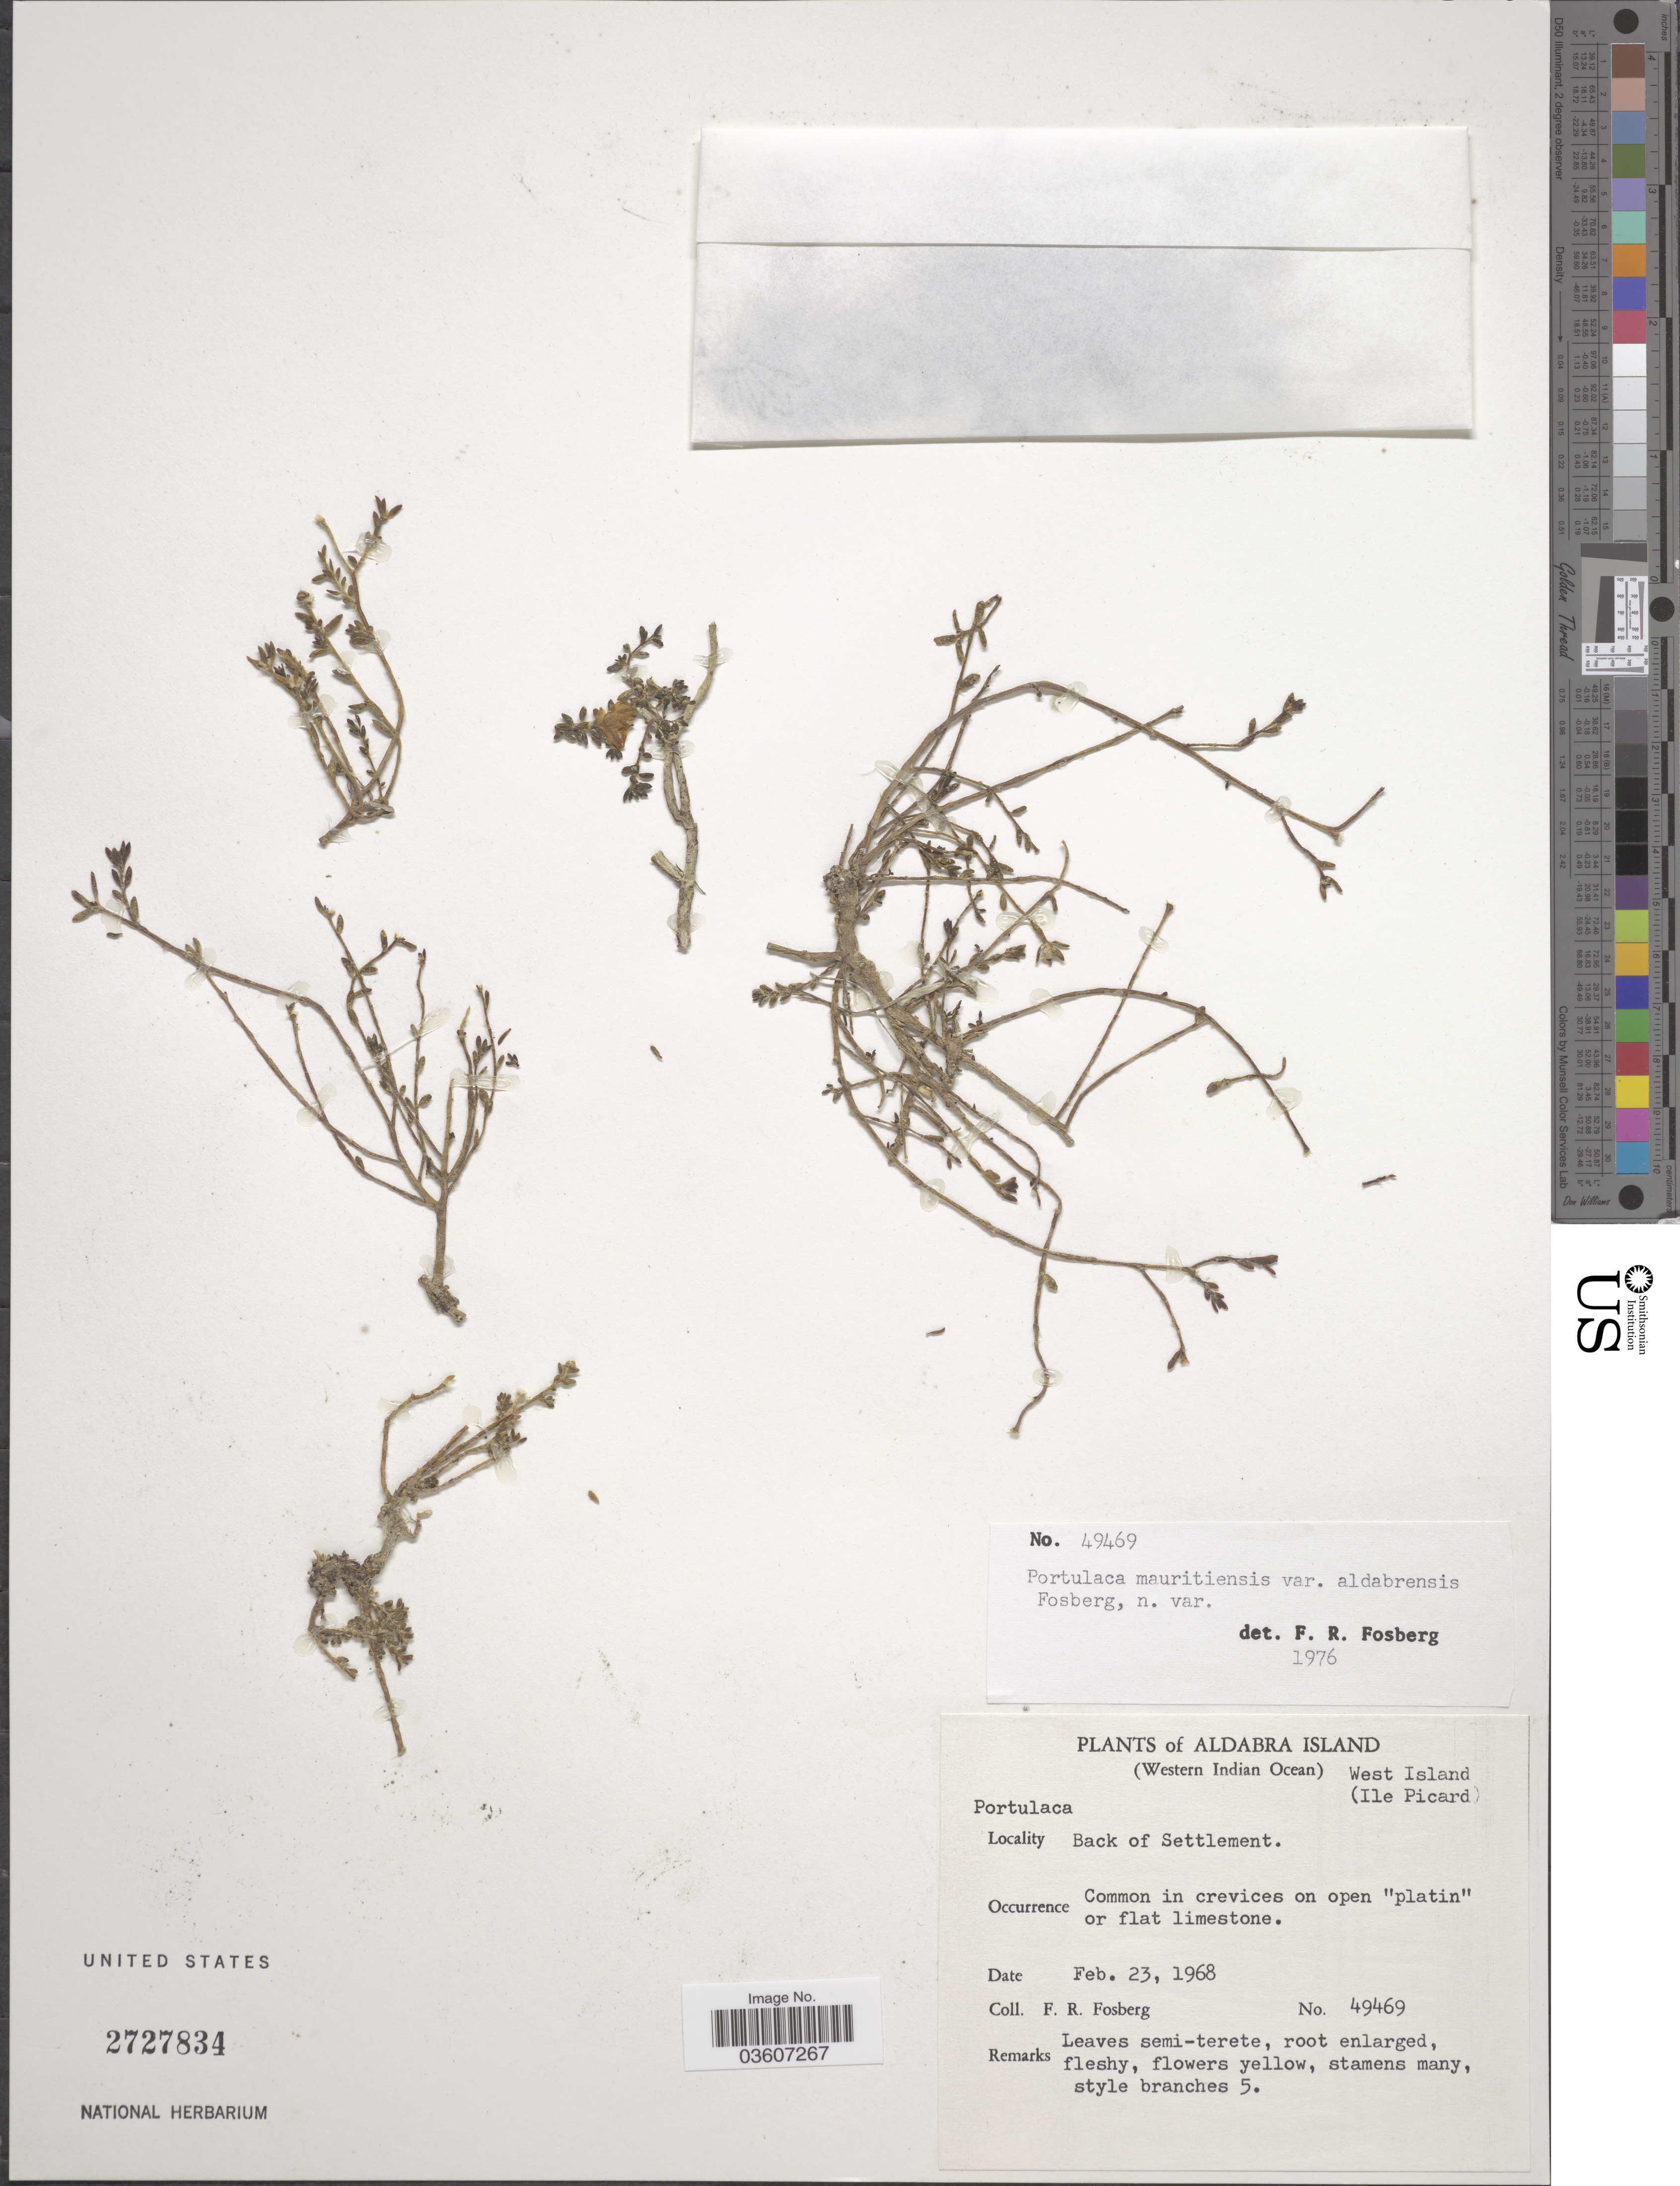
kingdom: Plantae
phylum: Tracheophyta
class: Magnoliopsida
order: Caryophyllales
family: Portulacaceae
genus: Portulaca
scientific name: Portulaca mauritiensis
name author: Poelln.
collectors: F. R. Fosberg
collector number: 49469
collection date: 1968-02-23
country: Seychelles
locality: Aldabra Island (Western Indian Ocean) West Island (Ile Picard). Back of Settlement.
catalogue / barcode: US 2727834